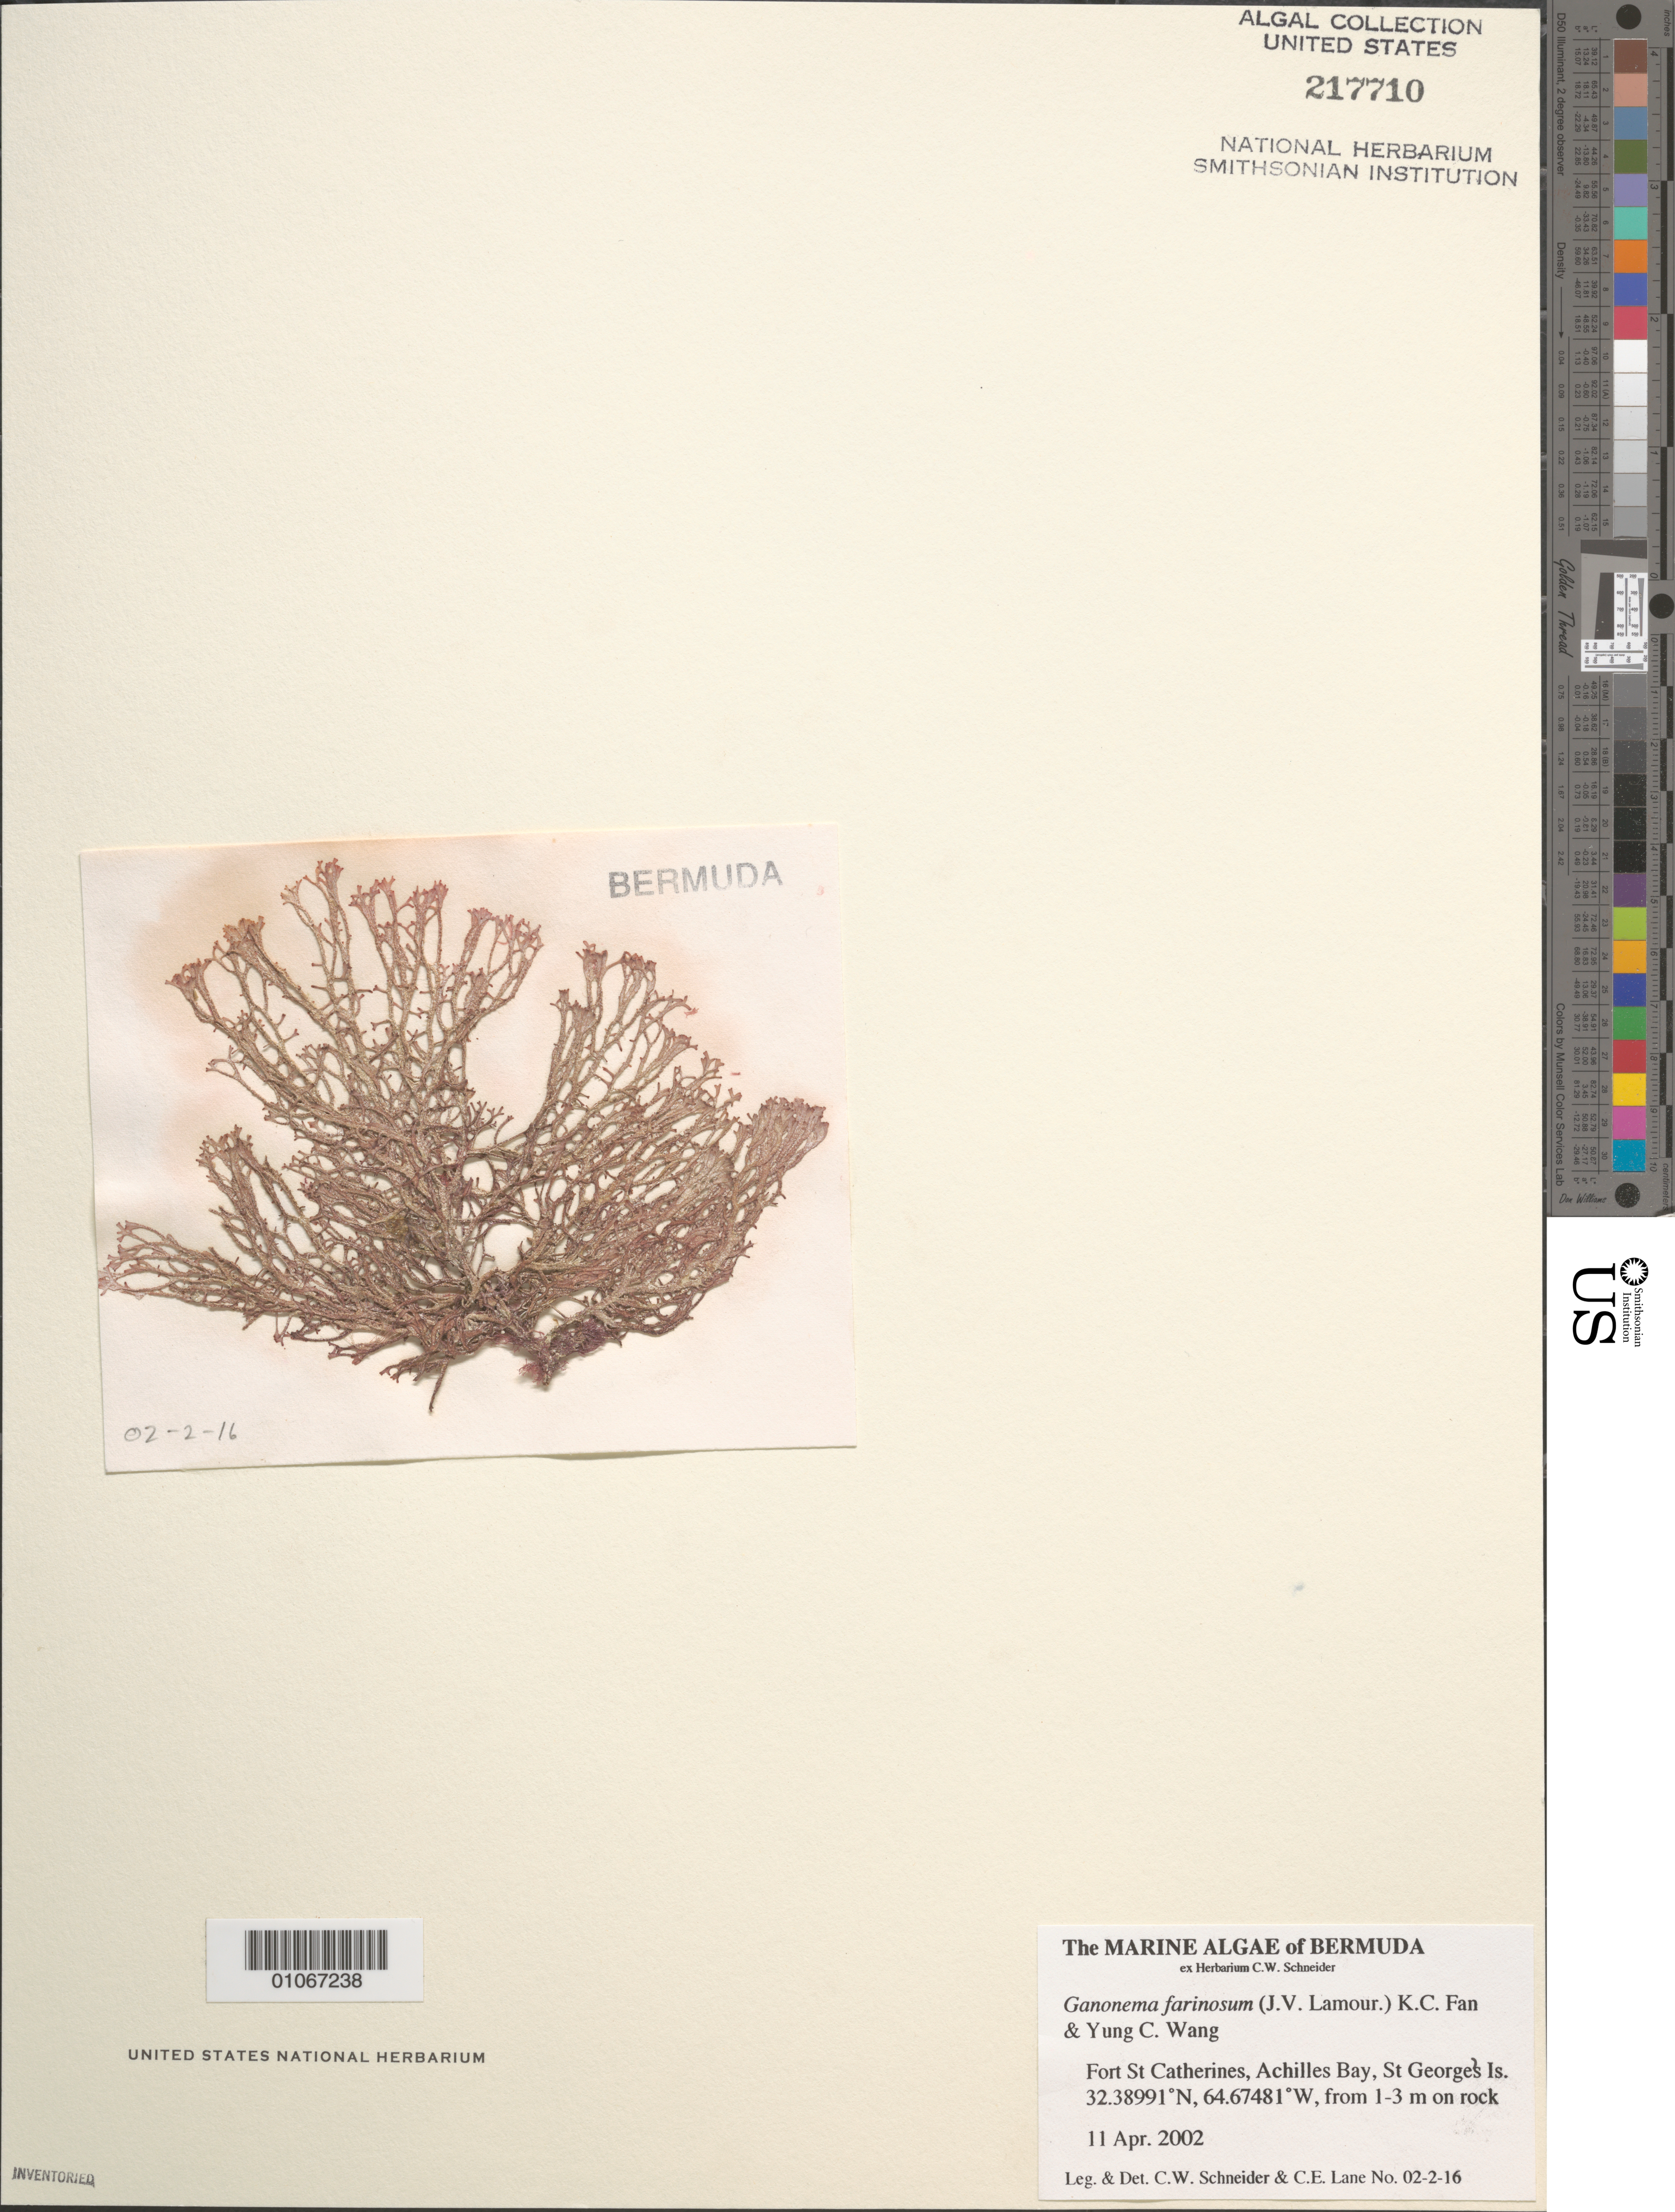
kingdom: Plantae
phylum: Rhodophyta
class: Florideophyceae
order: Nemaliales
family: Liagoraceae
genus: Ganonema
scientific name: Ganonema farinosum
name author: (J.V.Lamouroux) K.C. Fan & Yung C. Wang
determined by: Schneider, C. W.; Lane, C. E.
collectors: C. W. Schneider & C. E. Lane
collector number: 02-2-16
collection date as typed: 11 Apr 2002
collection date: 2002-04-11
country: Bermuda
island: St. George's Island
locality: Fort St. Catherines, Achilles Bay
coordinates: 32.38991 N, 64.67481 W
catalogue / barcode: US 217710